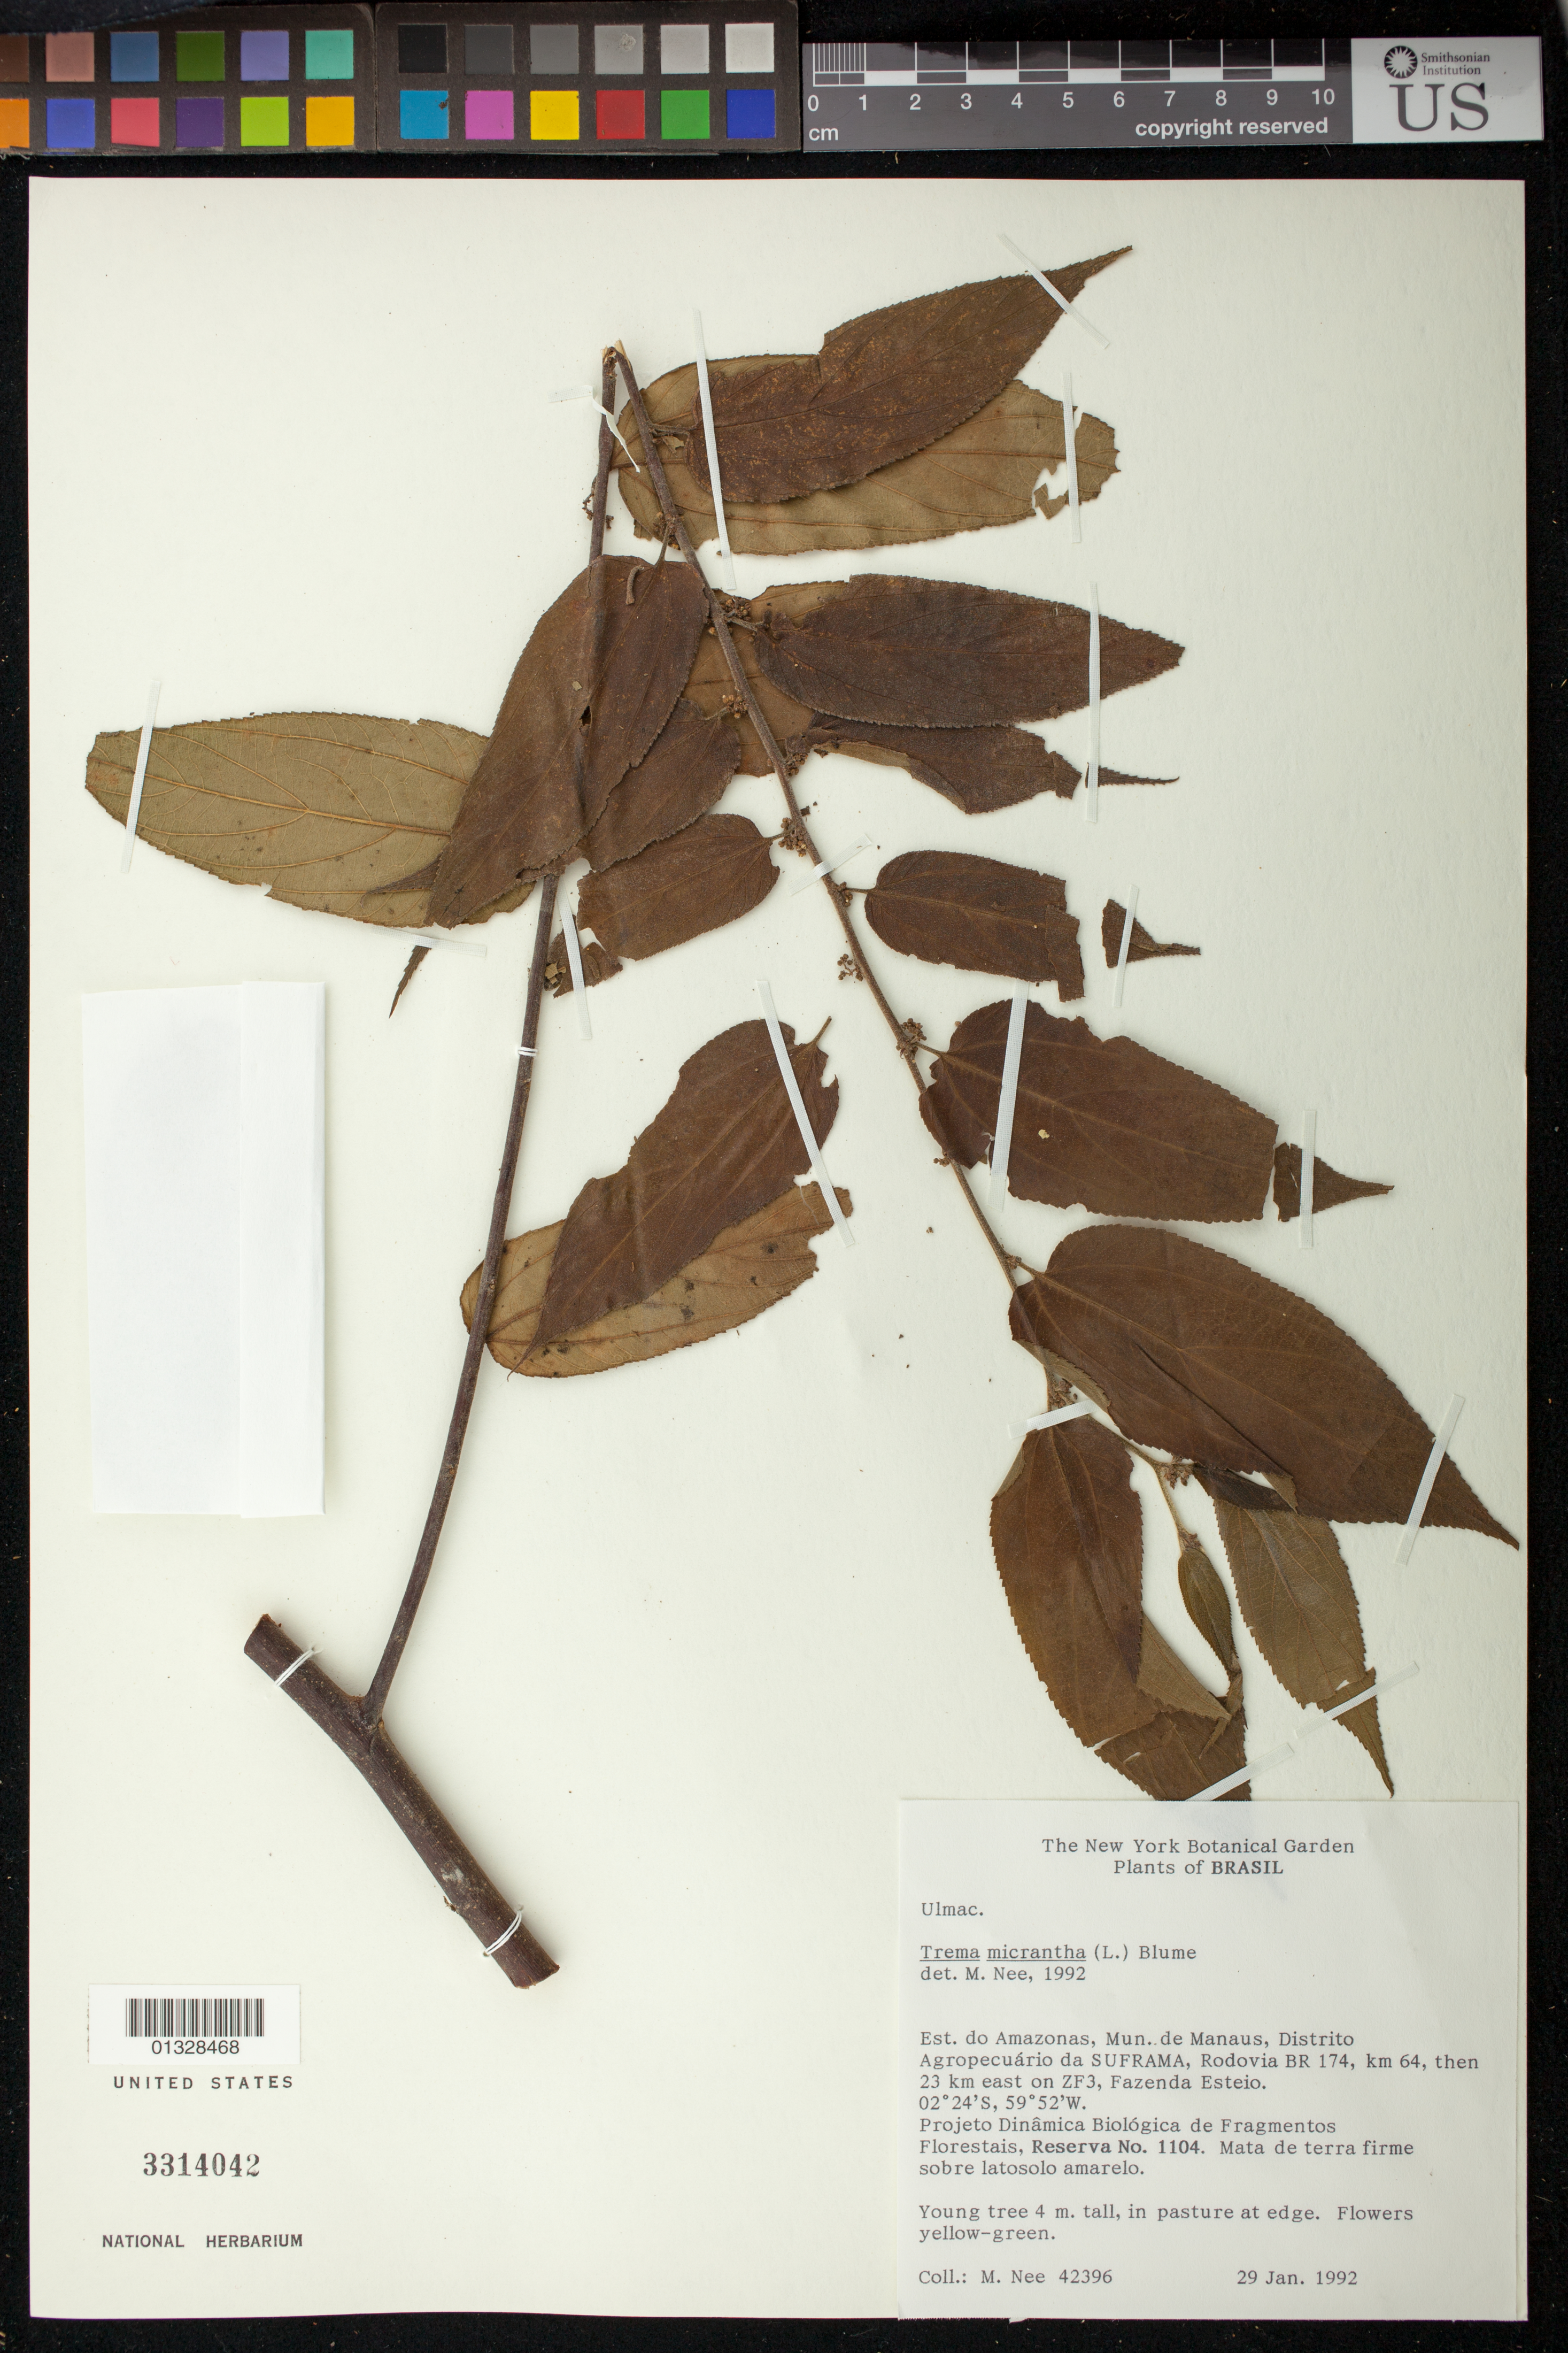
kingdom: Plantae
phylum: Tracheophyta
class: Magnoliopsida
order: Rosales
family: Cannabaceae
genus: Trema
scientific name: Trema micranthum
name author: (L.) Blume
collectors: M. Nee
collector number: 42369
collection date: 1992-01-29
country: Brazil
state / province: Amazonas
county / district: Manaus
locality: Distrito Agropecuário da SUFRAMA, Rodovia BR 174, km 64, then 23km east on ZF3 Fazenda Esteio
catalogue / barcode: US 3314042